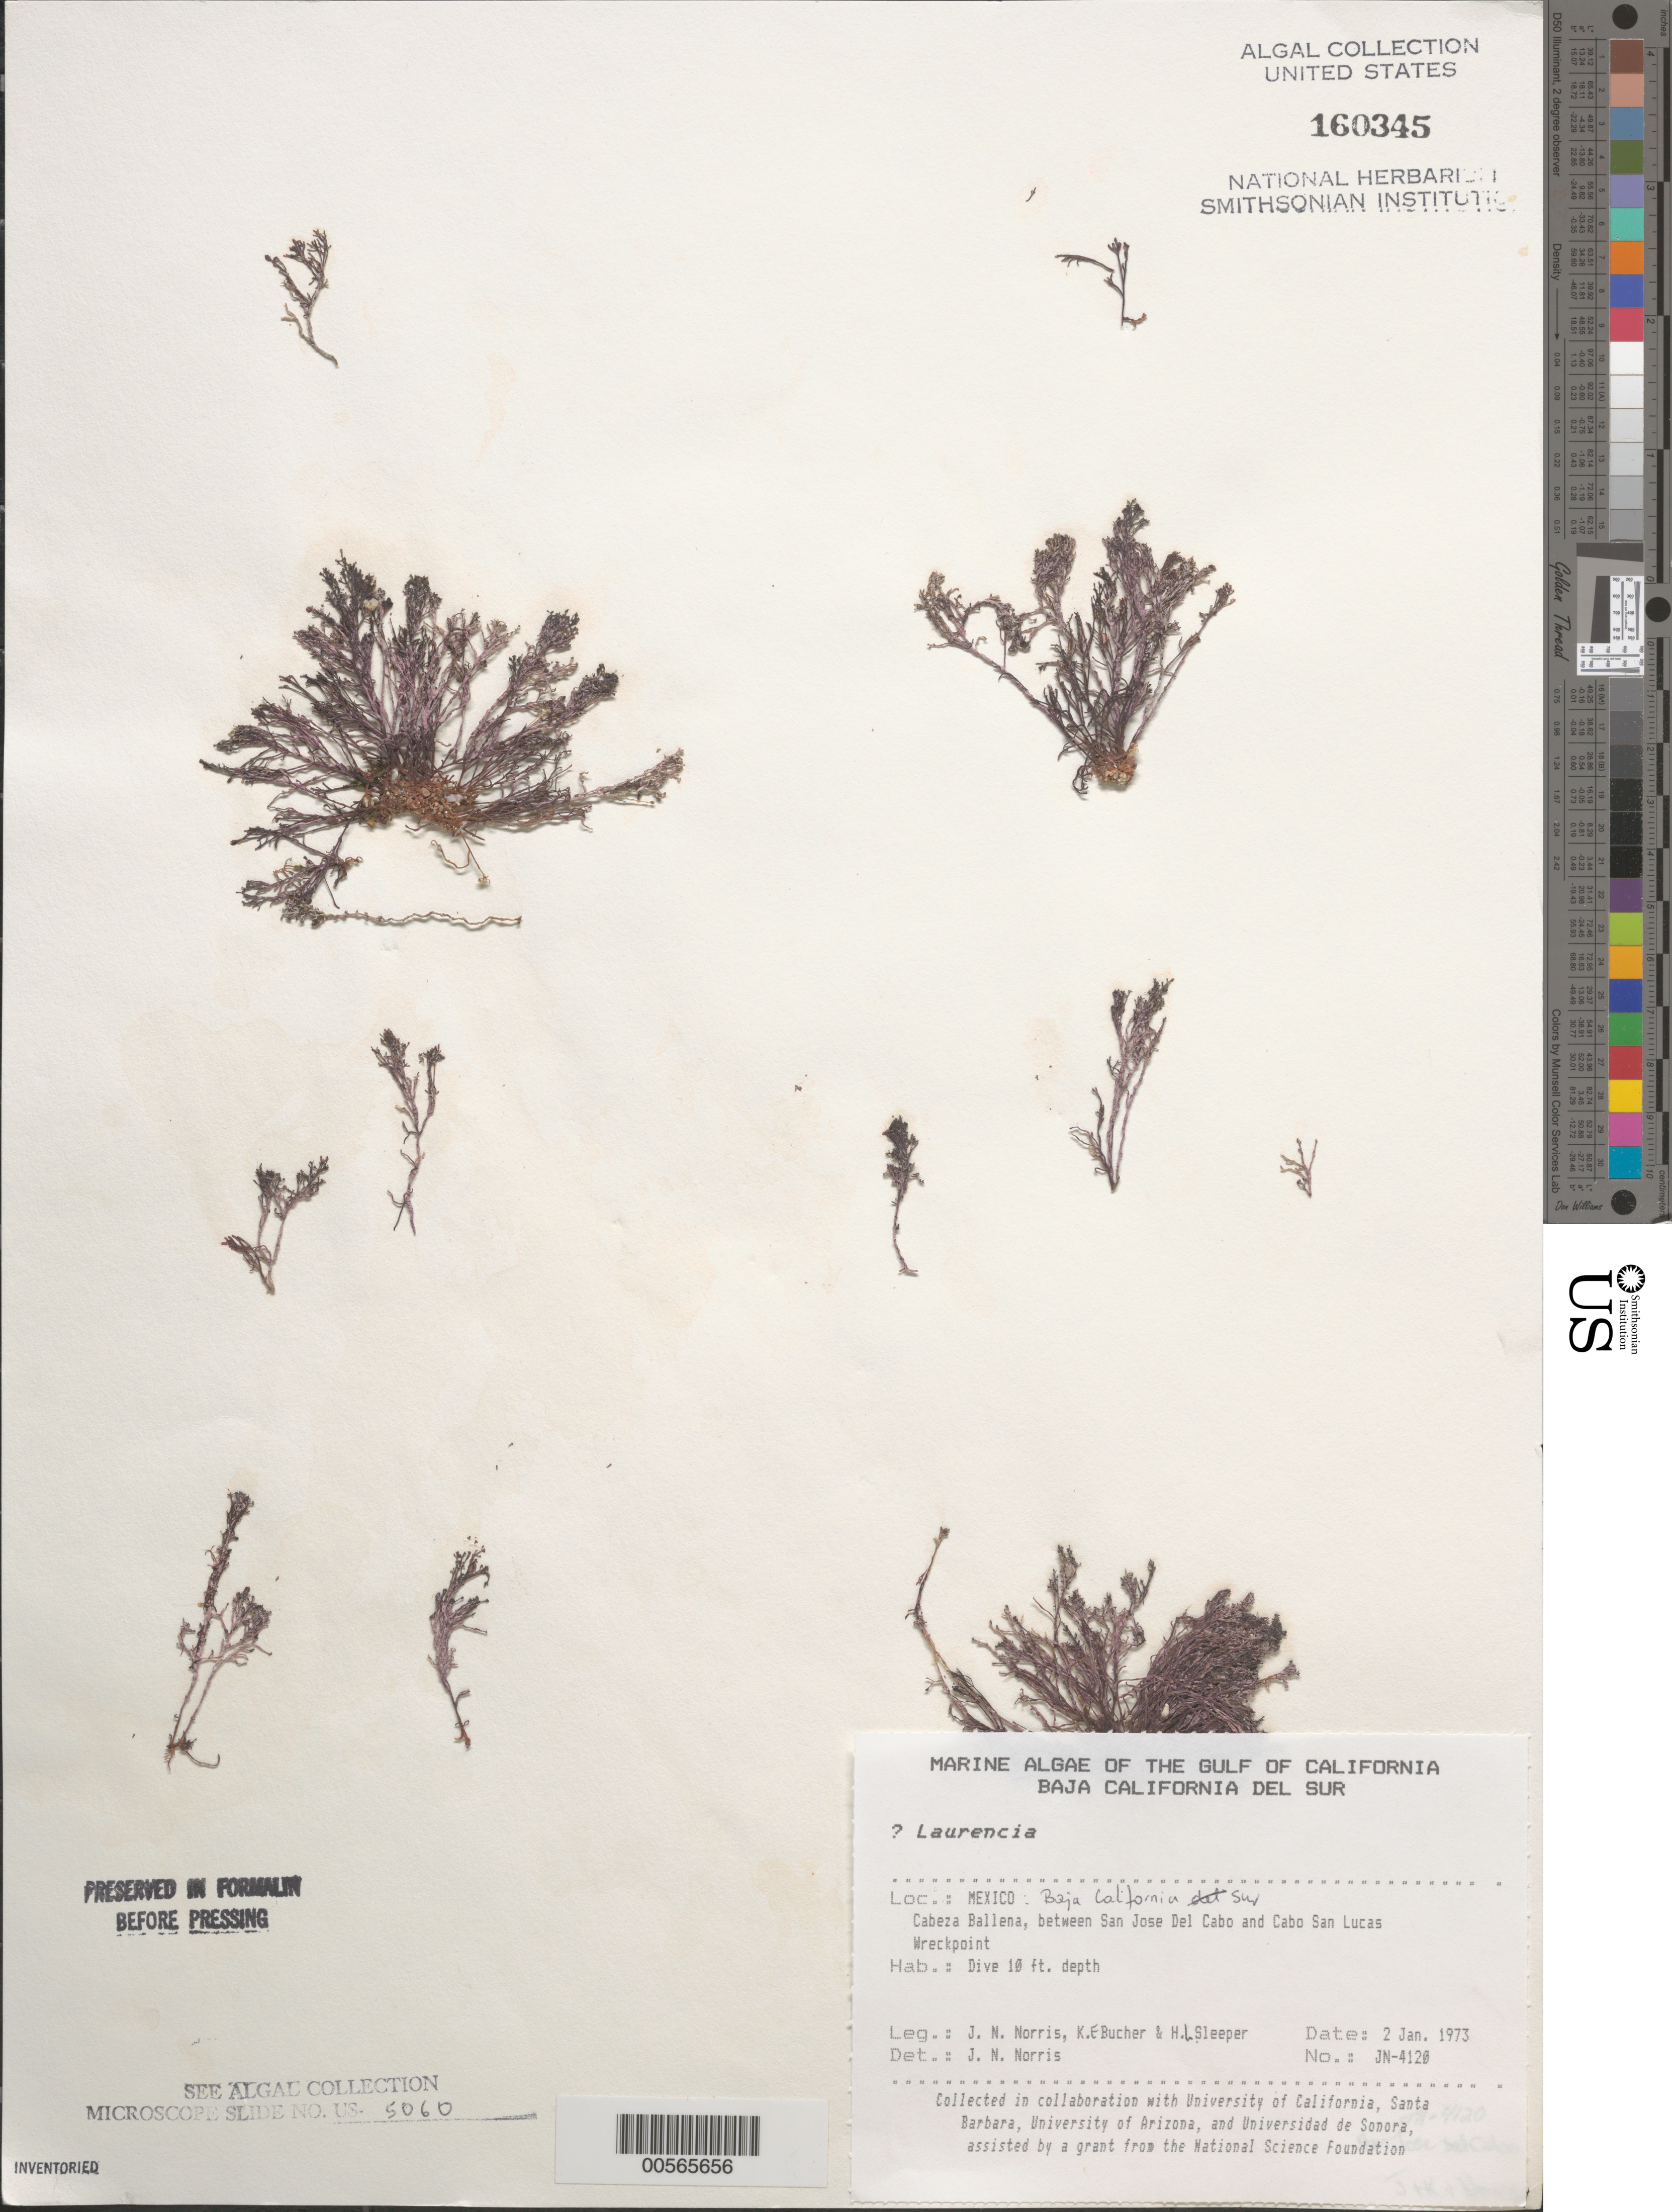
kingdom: Plantae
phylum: Rhodophyta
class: Florideophyceae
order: Ceramiales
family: Rhodomelaceae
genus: Laurencia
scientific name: Laurencia sp.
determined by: Norris, James N.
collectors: J. N. Norris, K. E. Bucher & H. Sleeper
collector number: JN-4120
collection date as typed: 02 Jan 1973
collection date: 1973-01-02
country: Mexico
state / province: Baja California Sur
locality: Cabeza Ballena between San Jose del Cabo and Cabo San Lucas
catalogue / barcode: US 160345